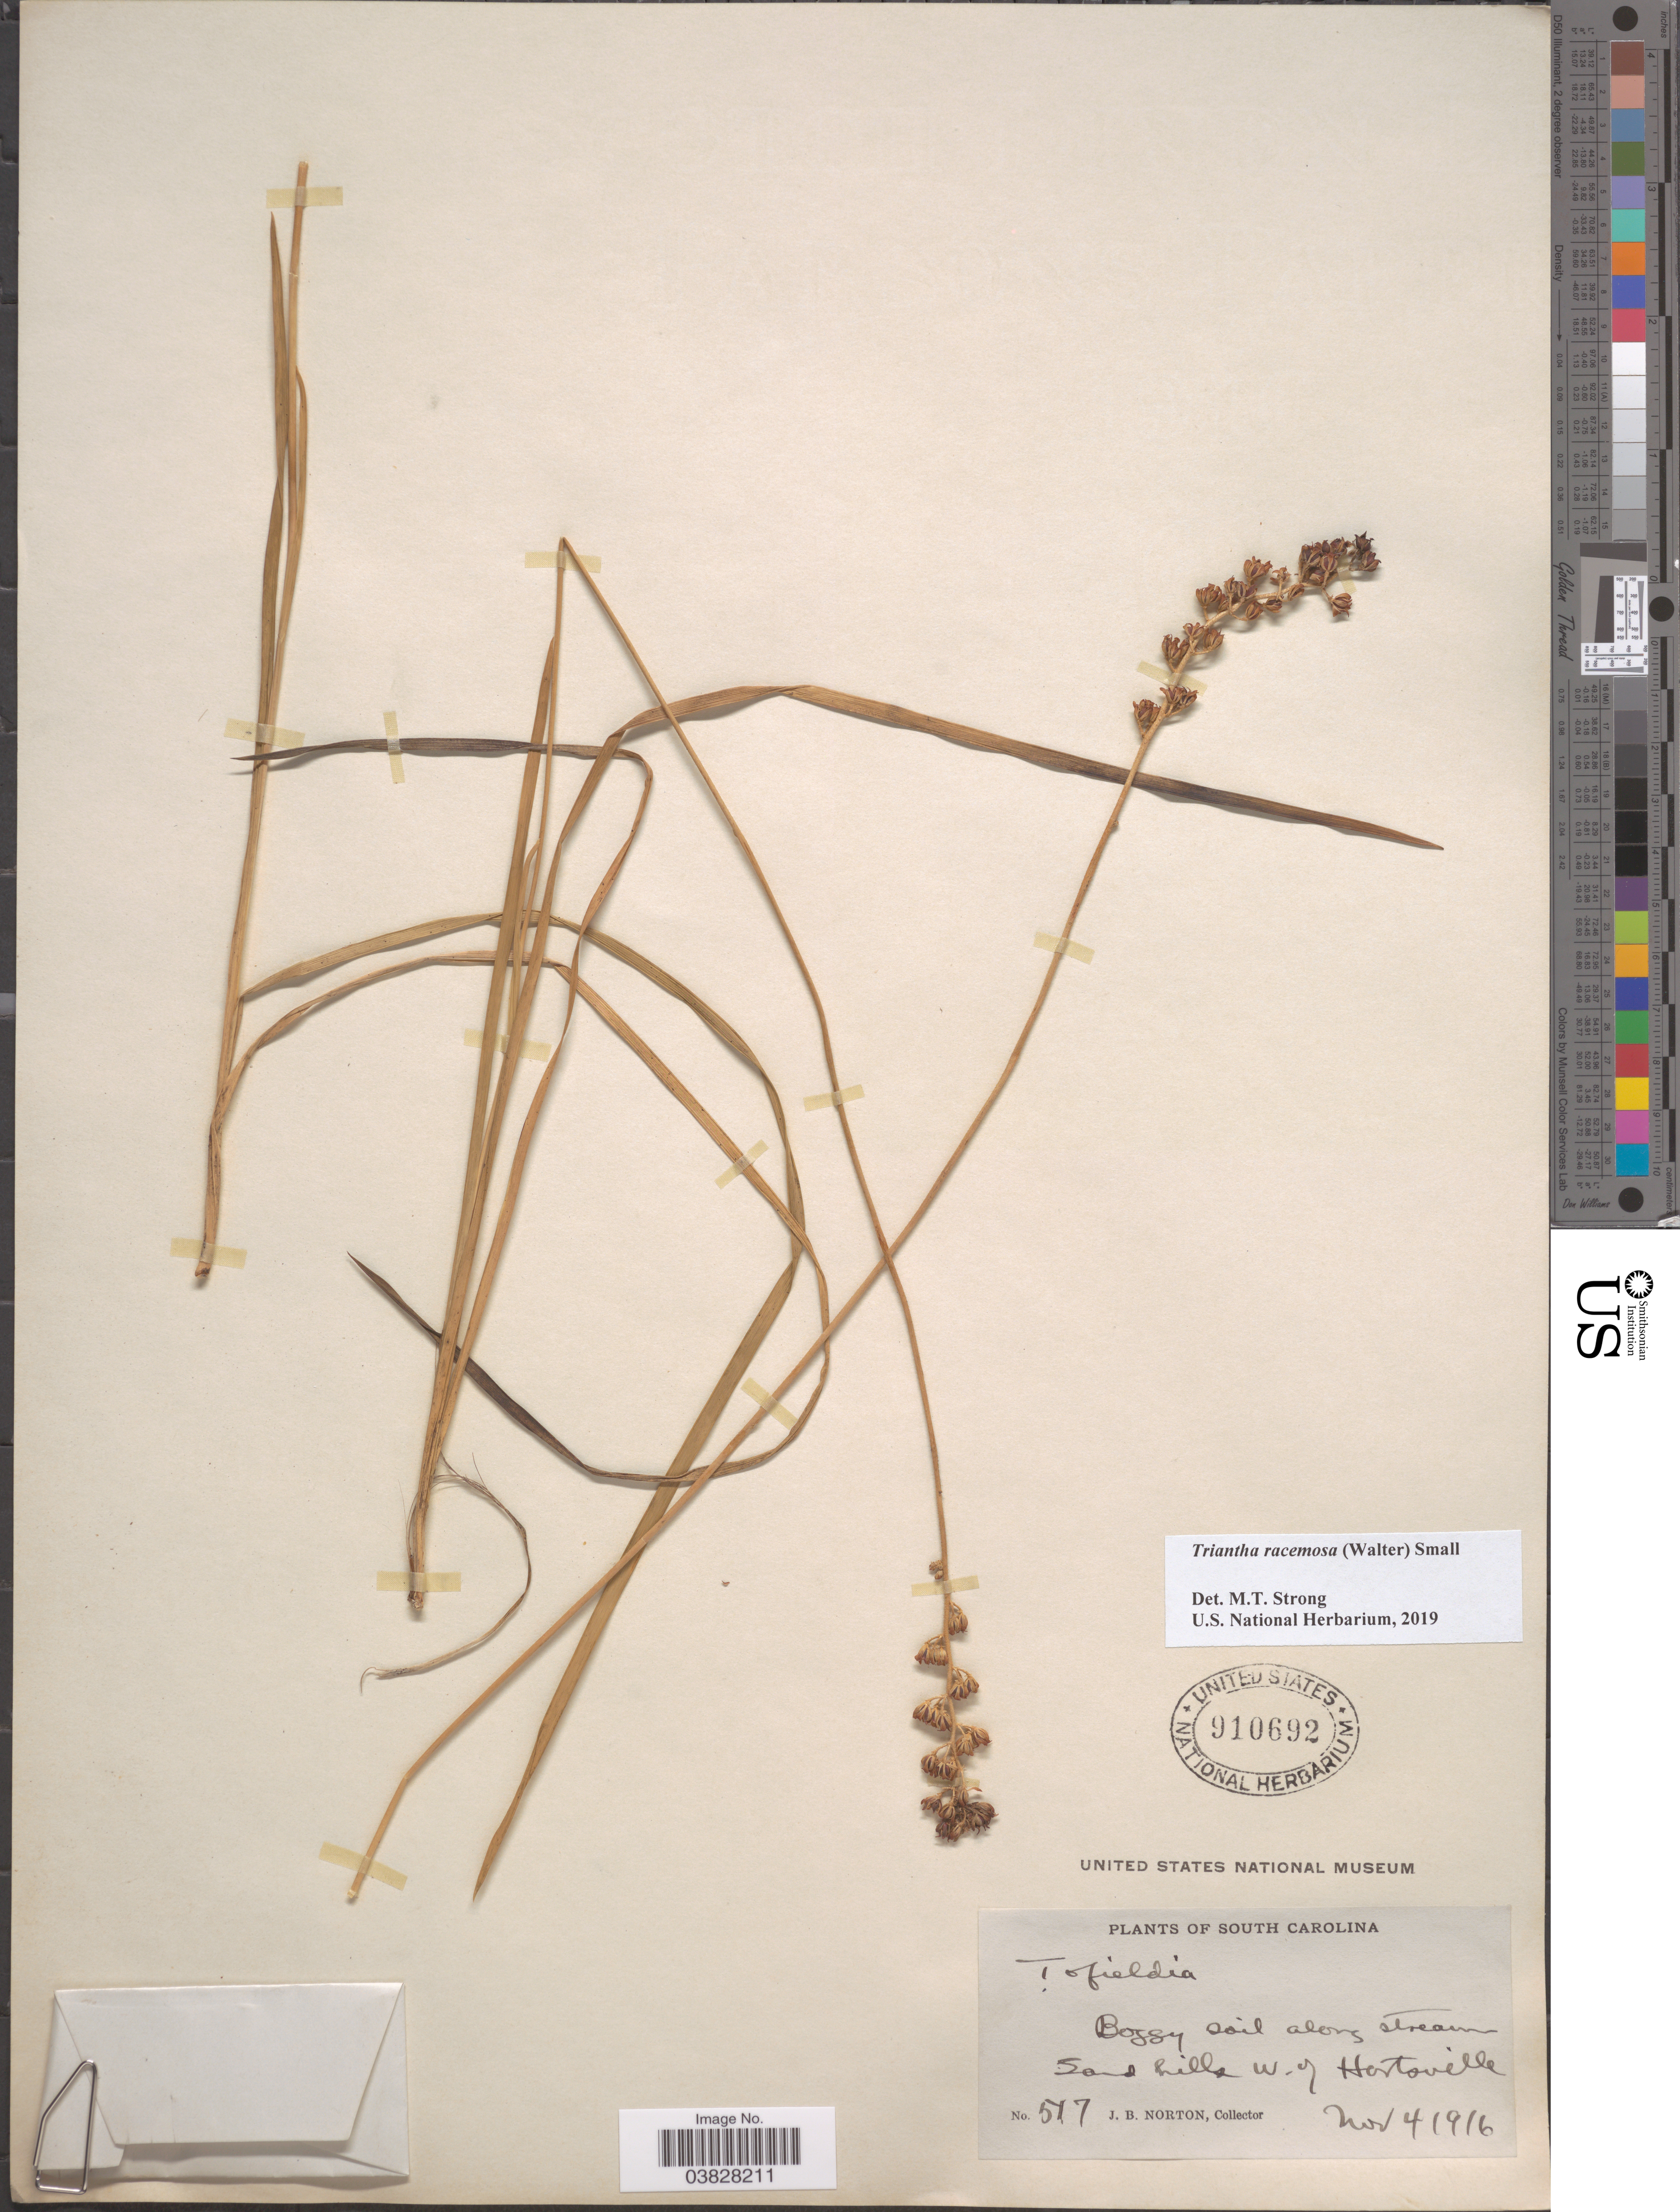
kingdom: Plantae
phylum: Tracheophyta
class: Liliopsida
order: Alismatales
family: Tofieldiaceae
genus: Triantha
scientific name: Triantha racemosa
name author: (Walter) Small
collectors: J. B. Norton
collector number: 517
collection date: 1916-11-04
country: United States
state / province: South Carolina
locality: Sand hills W. of Hortoville.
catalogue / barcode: US 910692